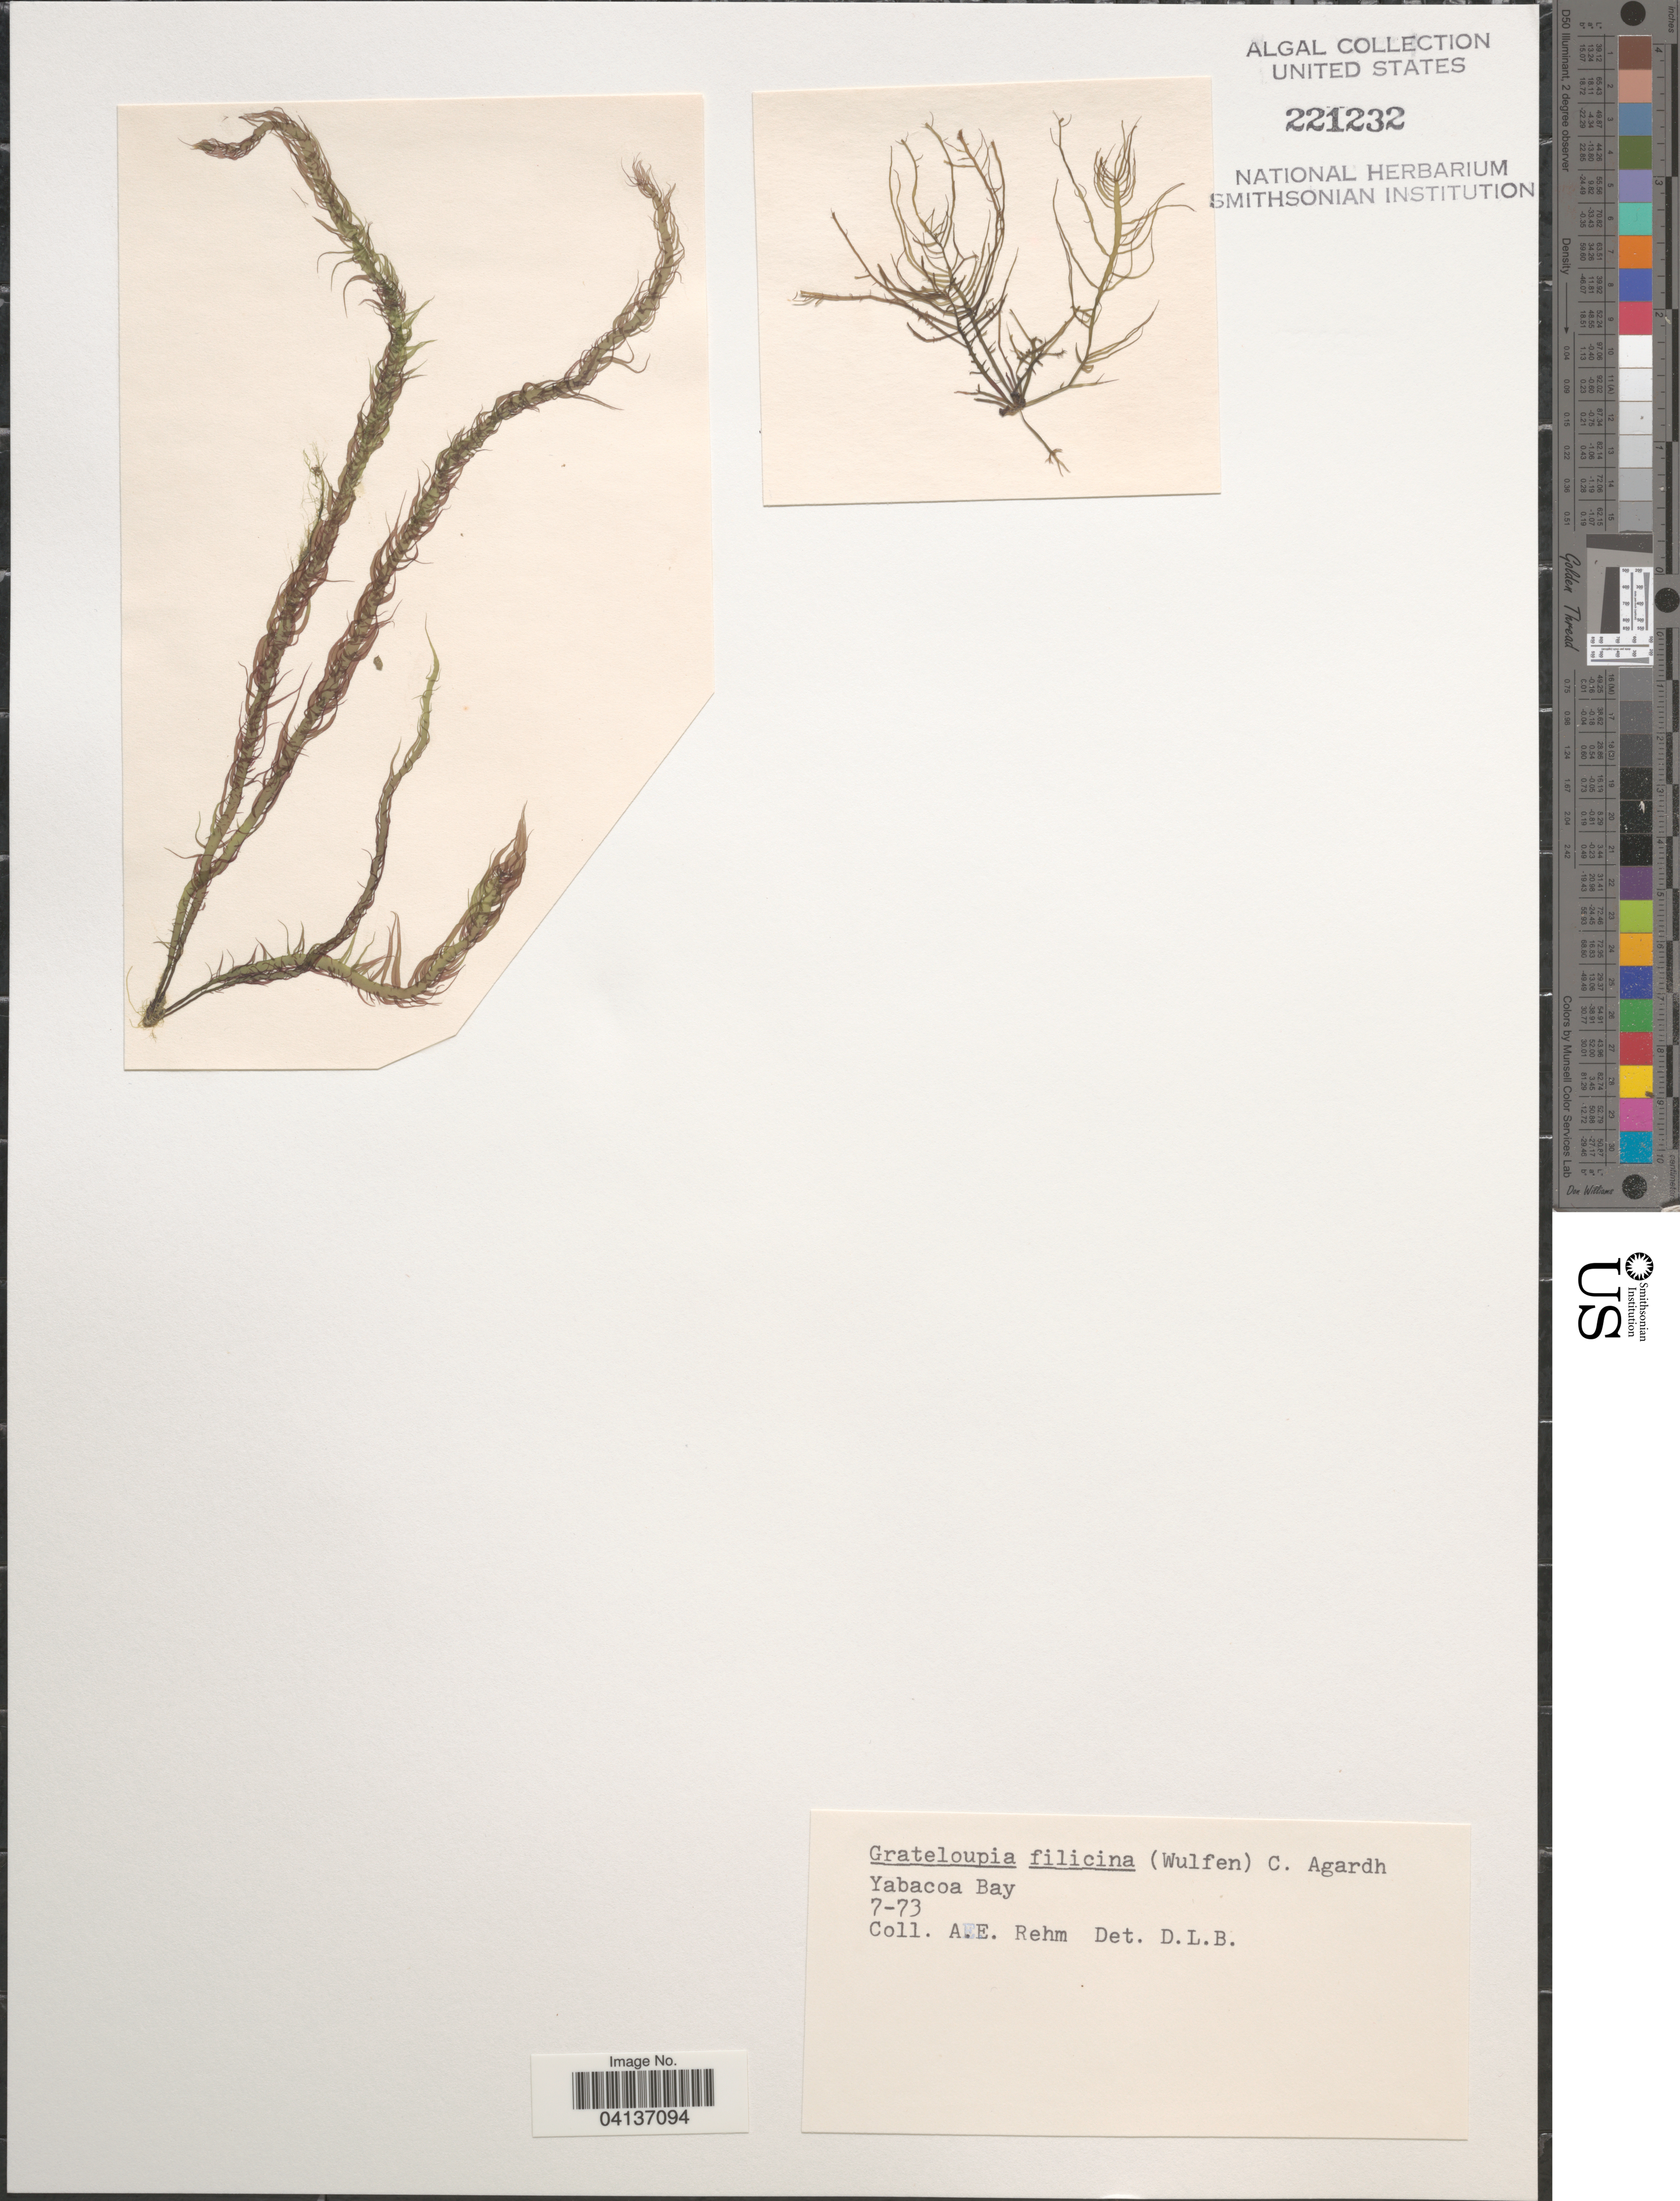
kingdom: Plantae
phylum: Rhodophyta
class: Florideophyceae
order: Halymeniales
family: Halymeniaceae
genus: Grateloupia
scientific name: Grateloupia filicina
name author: (J.V.Lamouroux) C. Agardh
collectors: A. Rehm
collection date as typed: Transcribed d/m/y: /7/73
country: Puerto Rico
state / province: Yabucoa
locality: Yabacoa Bay.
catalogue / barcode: US 221232